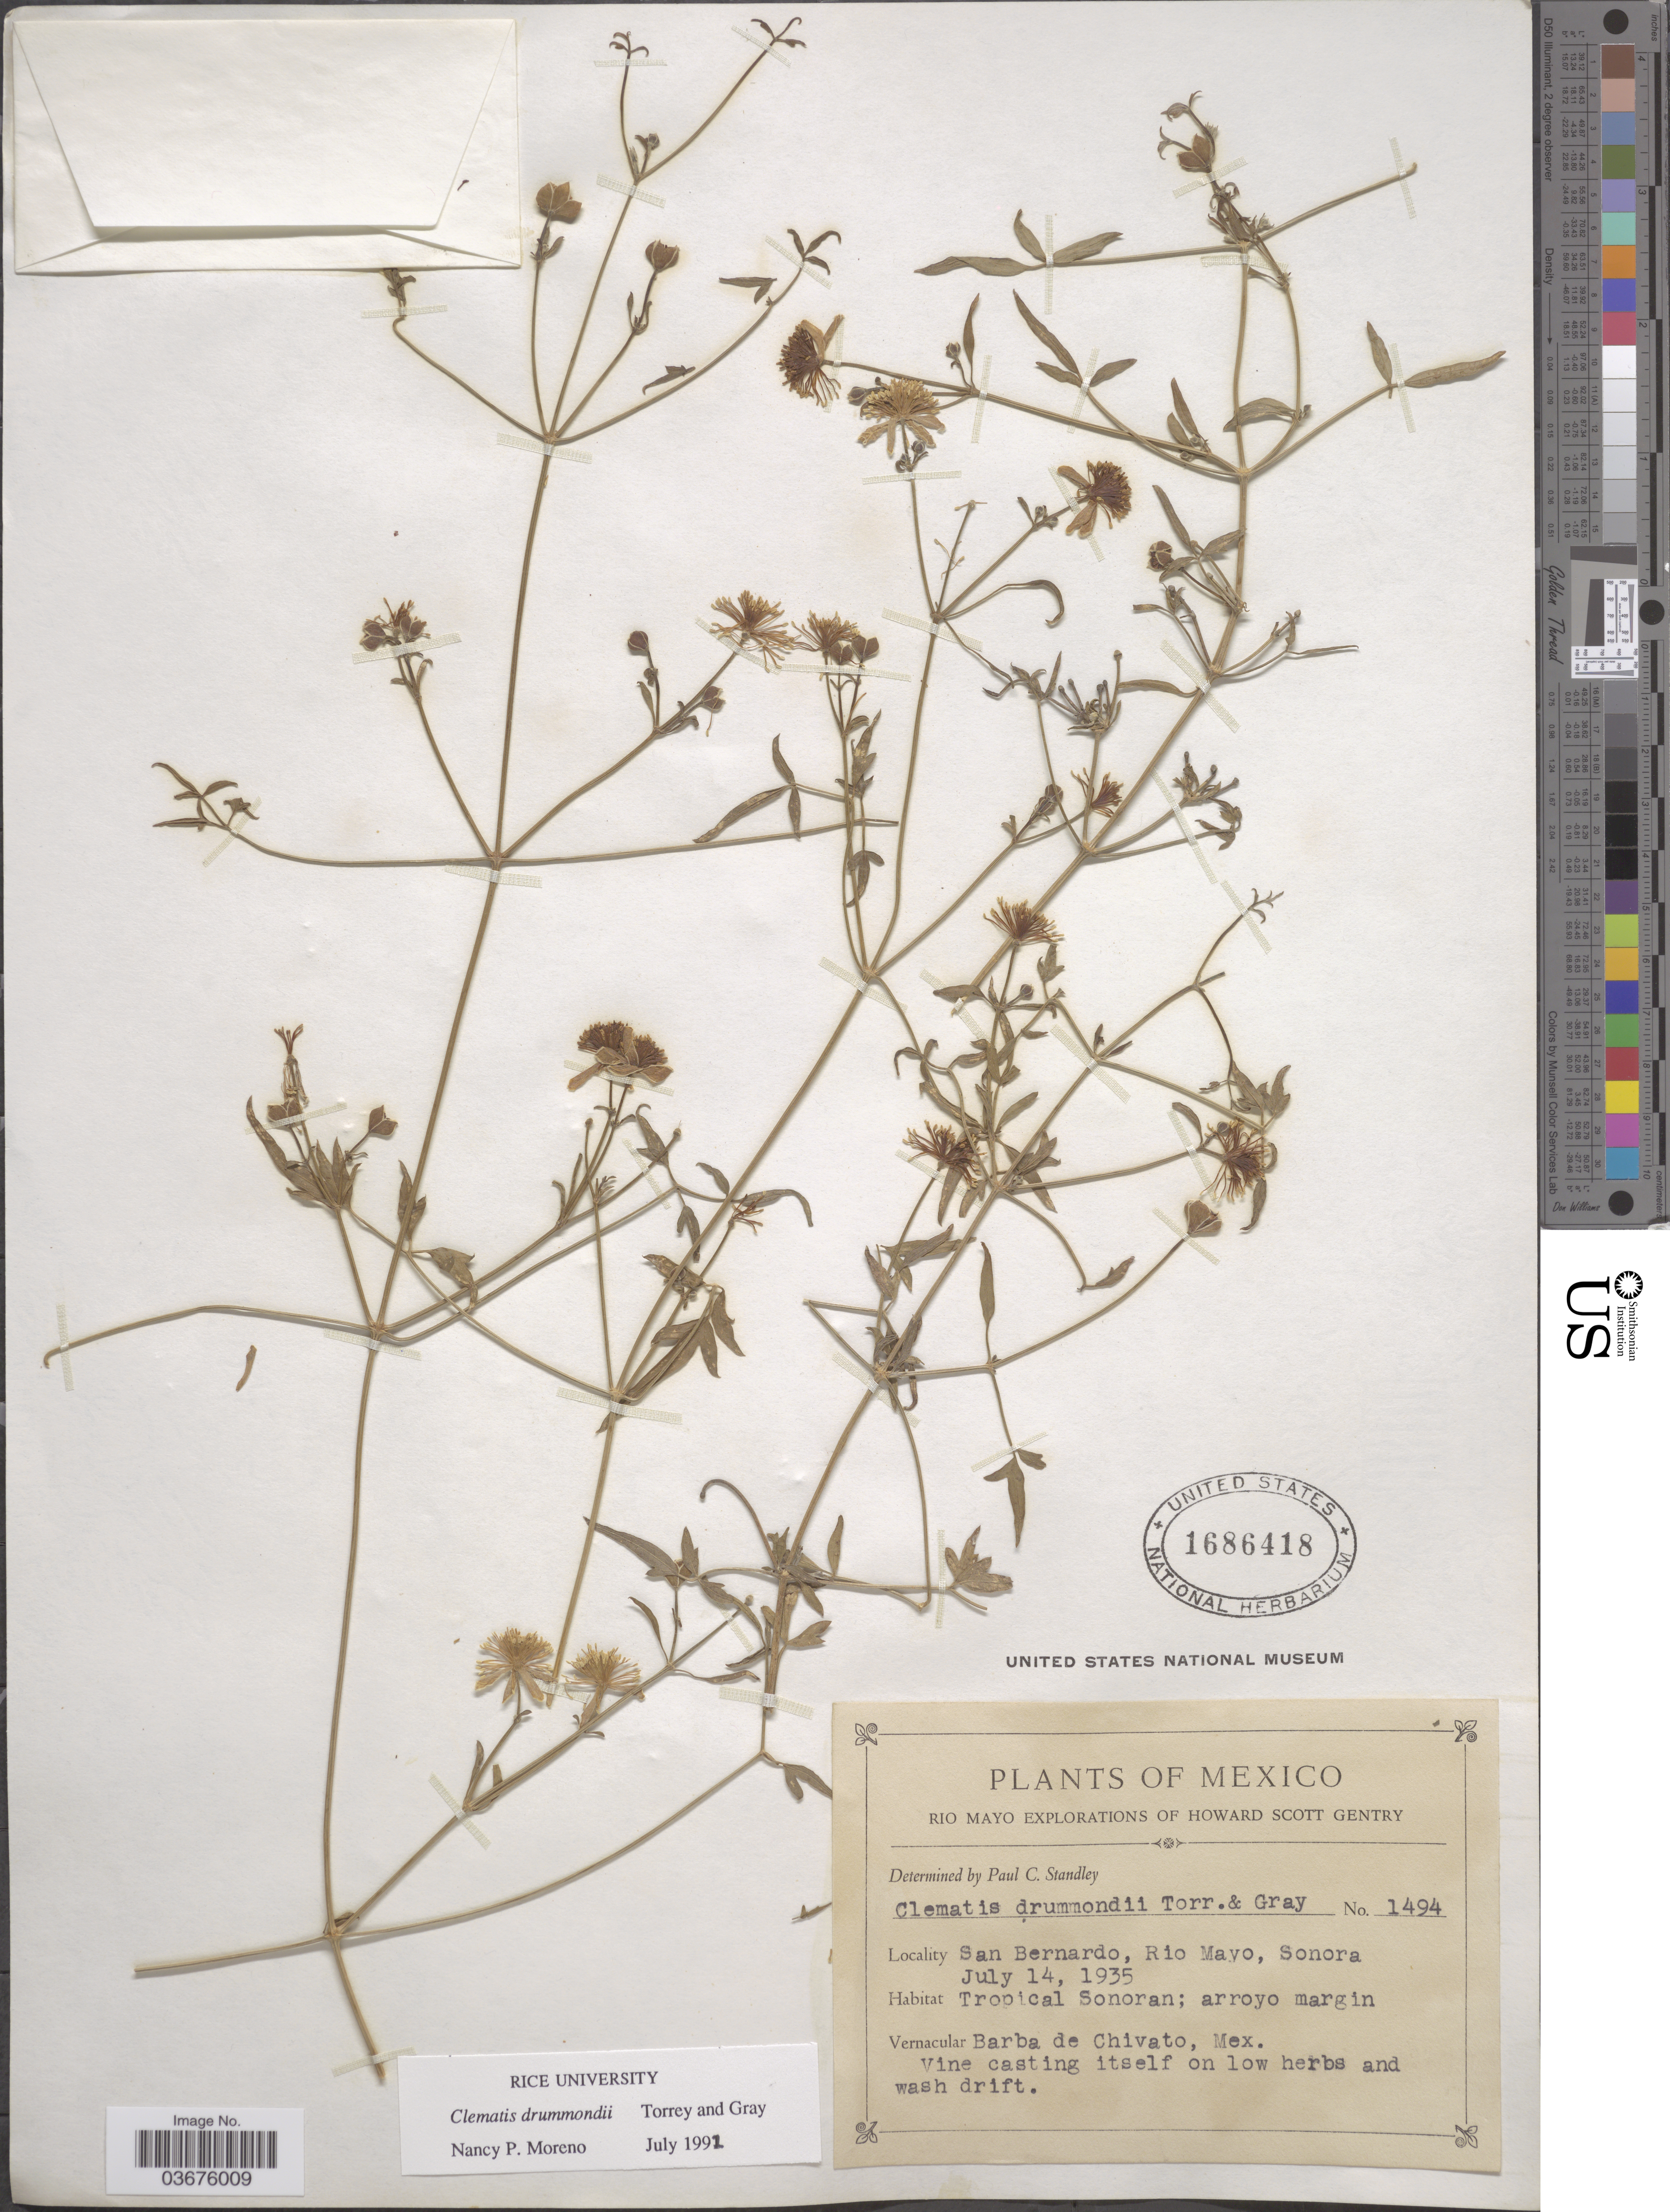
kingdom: Plantae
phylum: Tracheophyta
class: Magnoliopsida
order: Ranunculales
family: Ranunculaceae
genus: Clematis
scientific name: Clematis drummondii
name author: Torr. & A. Gray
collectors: H. S. Gentry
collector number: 1494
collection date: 1935-07-14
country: Mexico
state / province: Sonora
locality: Rio Mayo. San Bernardo.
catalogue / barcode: US 1686418